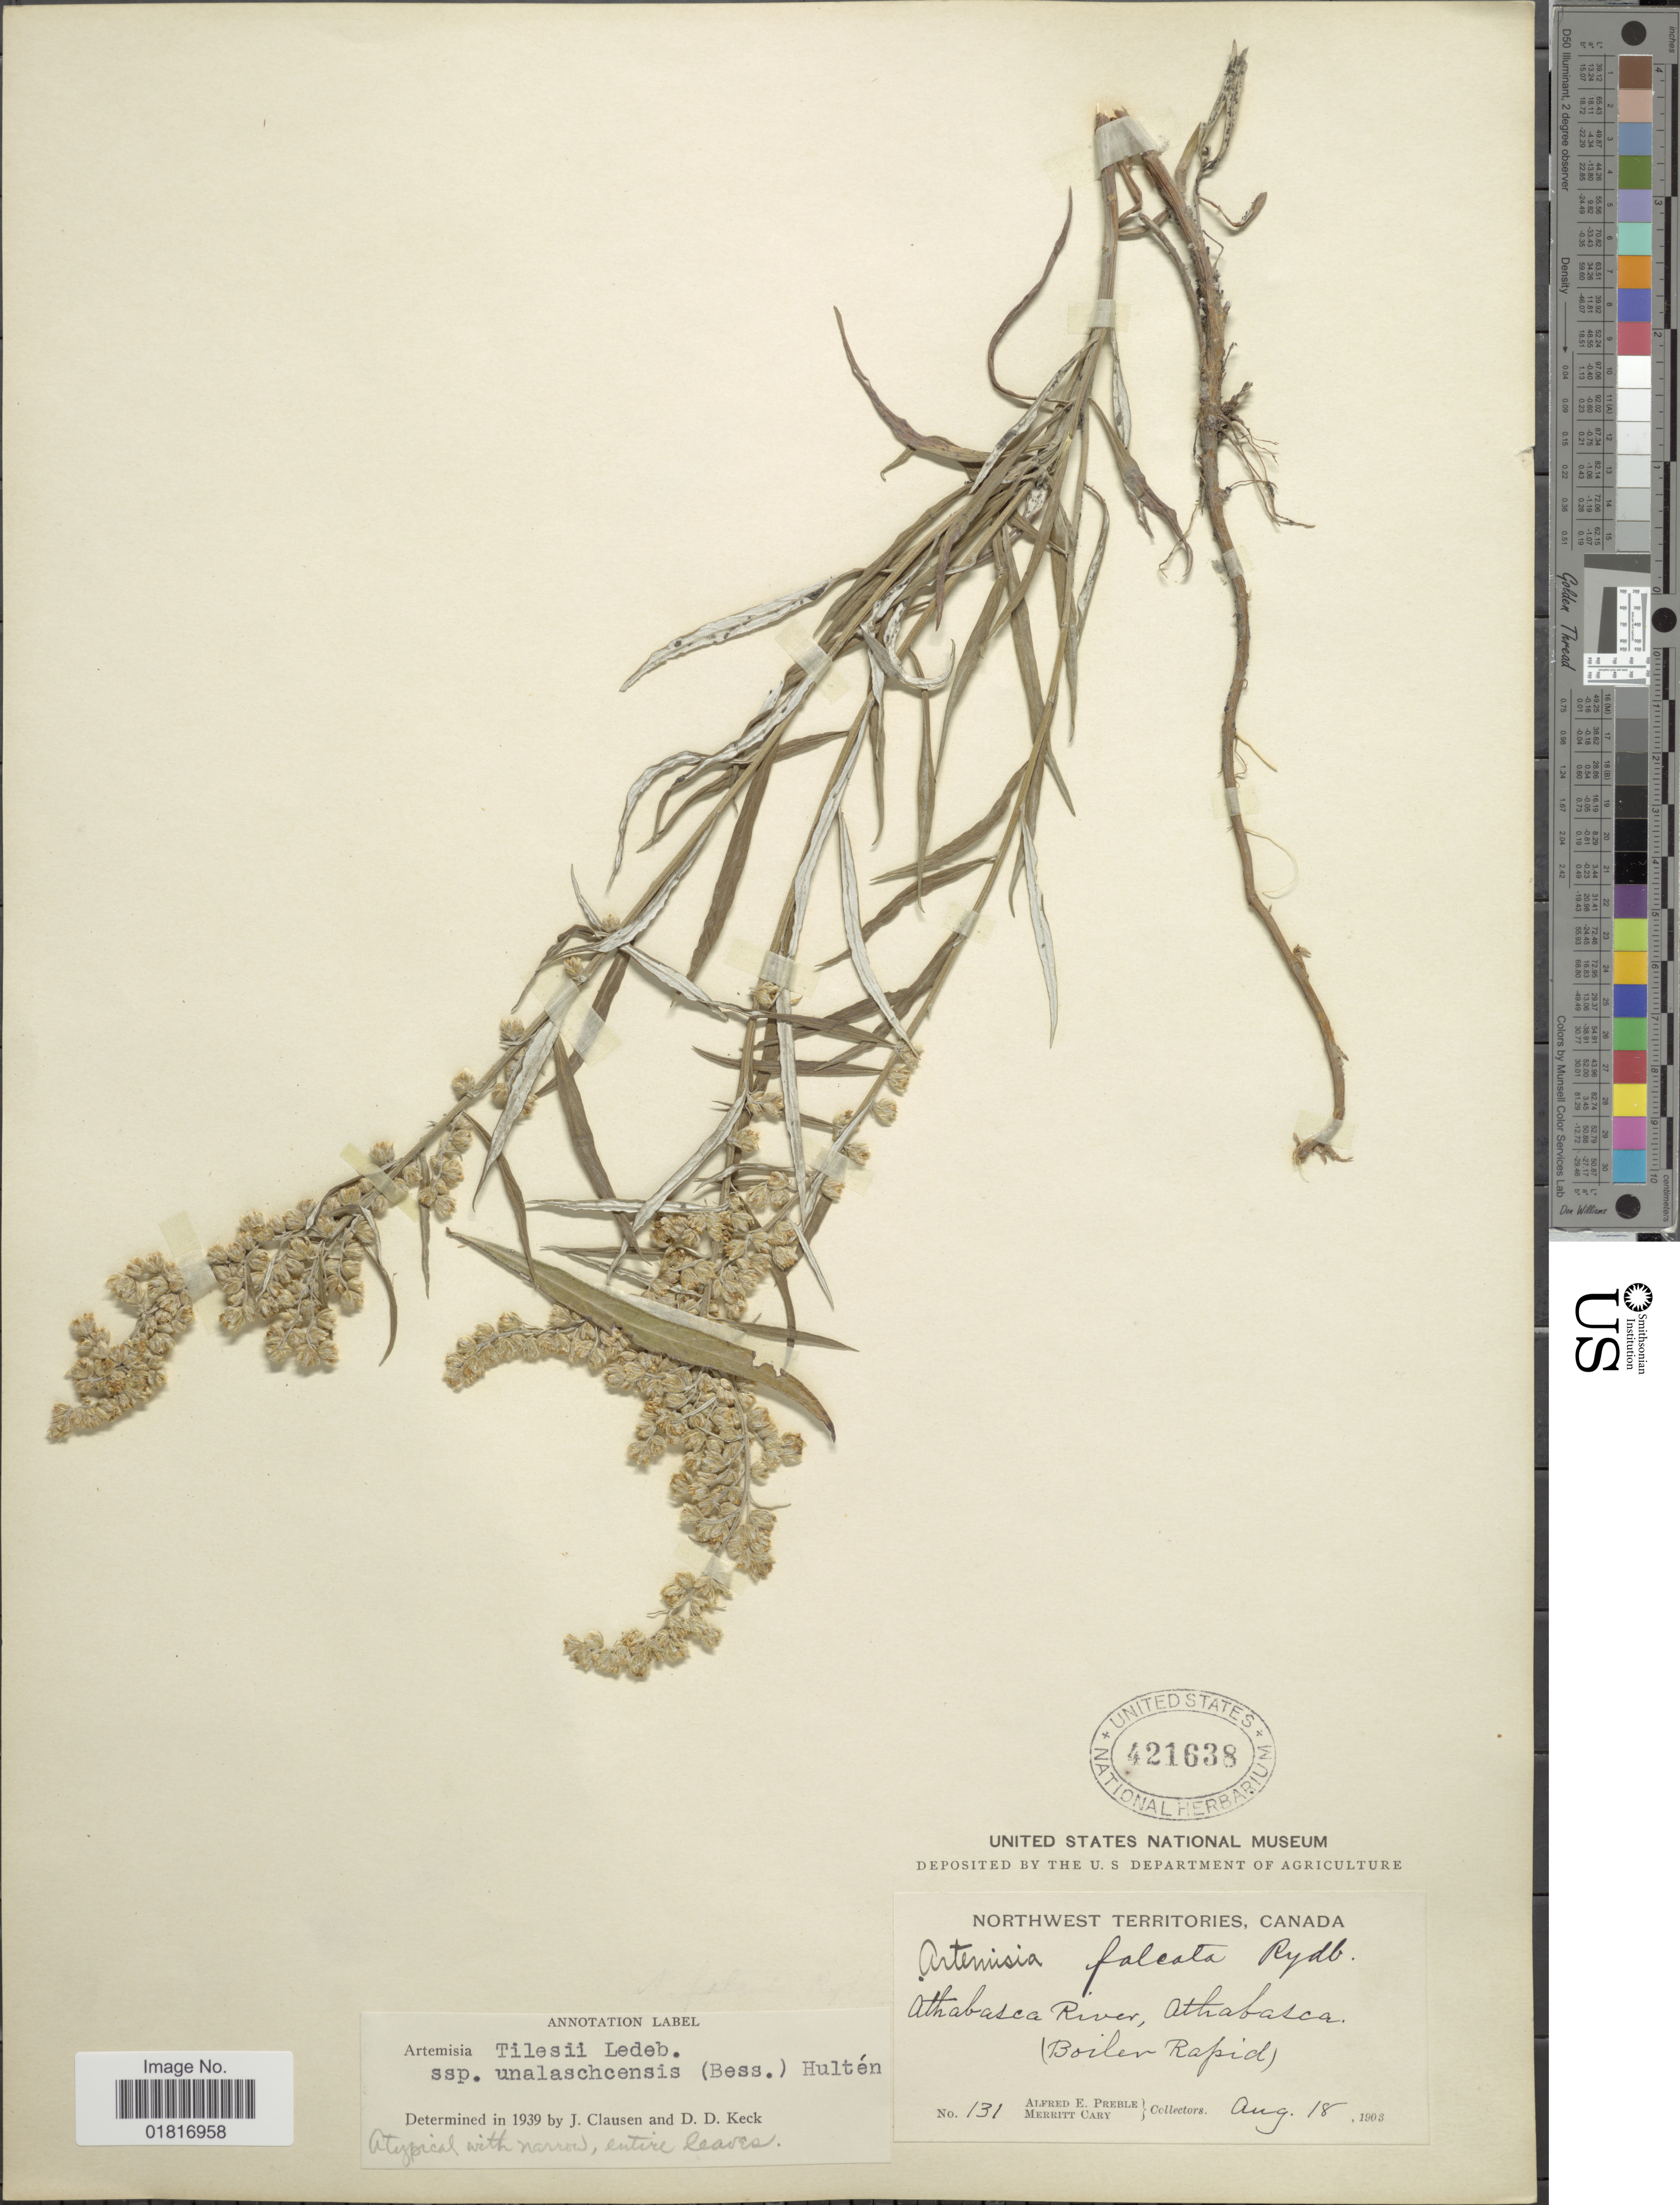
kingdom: Plantae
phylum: Tracheophyta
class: Magnoliopsida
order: Asterales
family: Asteraceae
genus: Artemisia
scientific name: Artemisia tilesii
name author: Ledeb.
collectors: E. Preble & M. Cary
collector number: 131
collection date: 1903-08-18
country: Canada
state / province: Northwest Territories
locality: Athabasca River, Athabasca. (Boiler Rapid)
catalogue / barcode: US 421638